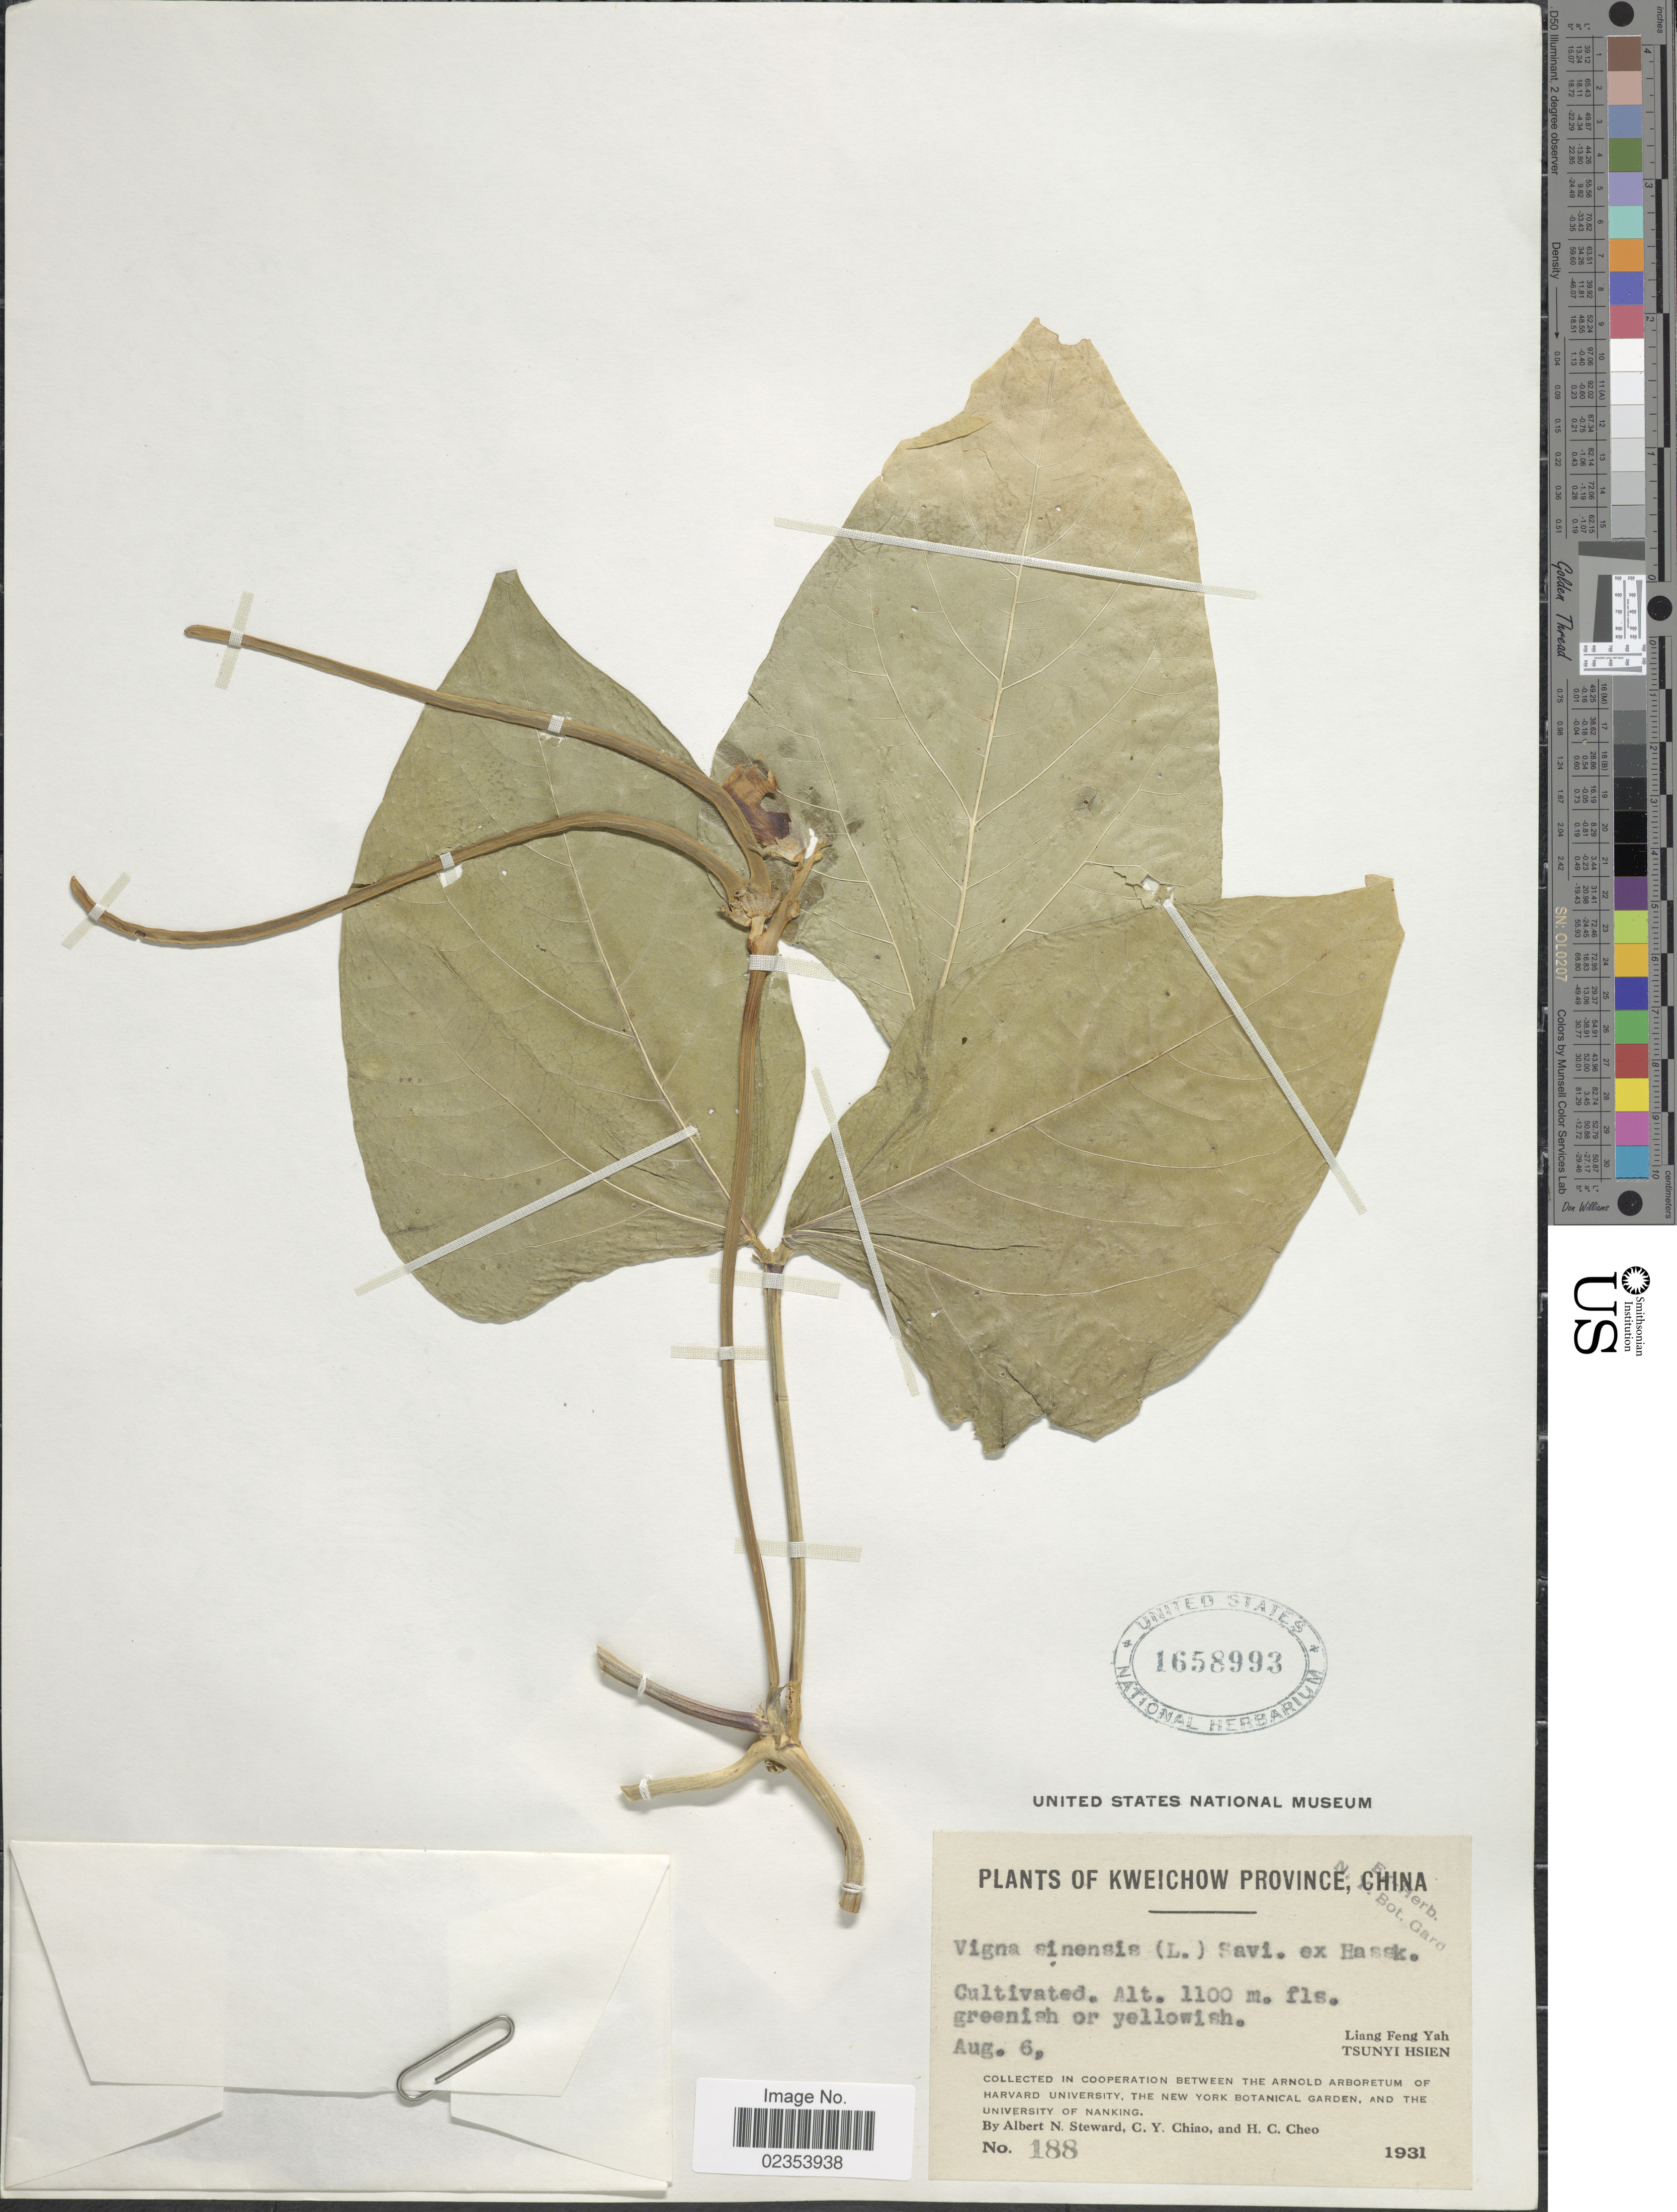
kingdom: Plantae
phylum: Tracheophyta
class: Magnoliopsida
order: Fabales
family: Fabaceae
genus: Vigna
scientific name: Vigna unguiculata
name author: (L.) Walp.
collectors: A. N. Steward, C. Y. Chiao & H. Cheo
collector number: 188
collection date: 1931-08-06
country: China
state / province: Guizhou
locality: Kweichow Province, China. Liang Feng Yah. Tsunyi Hsien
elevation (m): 1100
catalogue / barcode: US 1658993